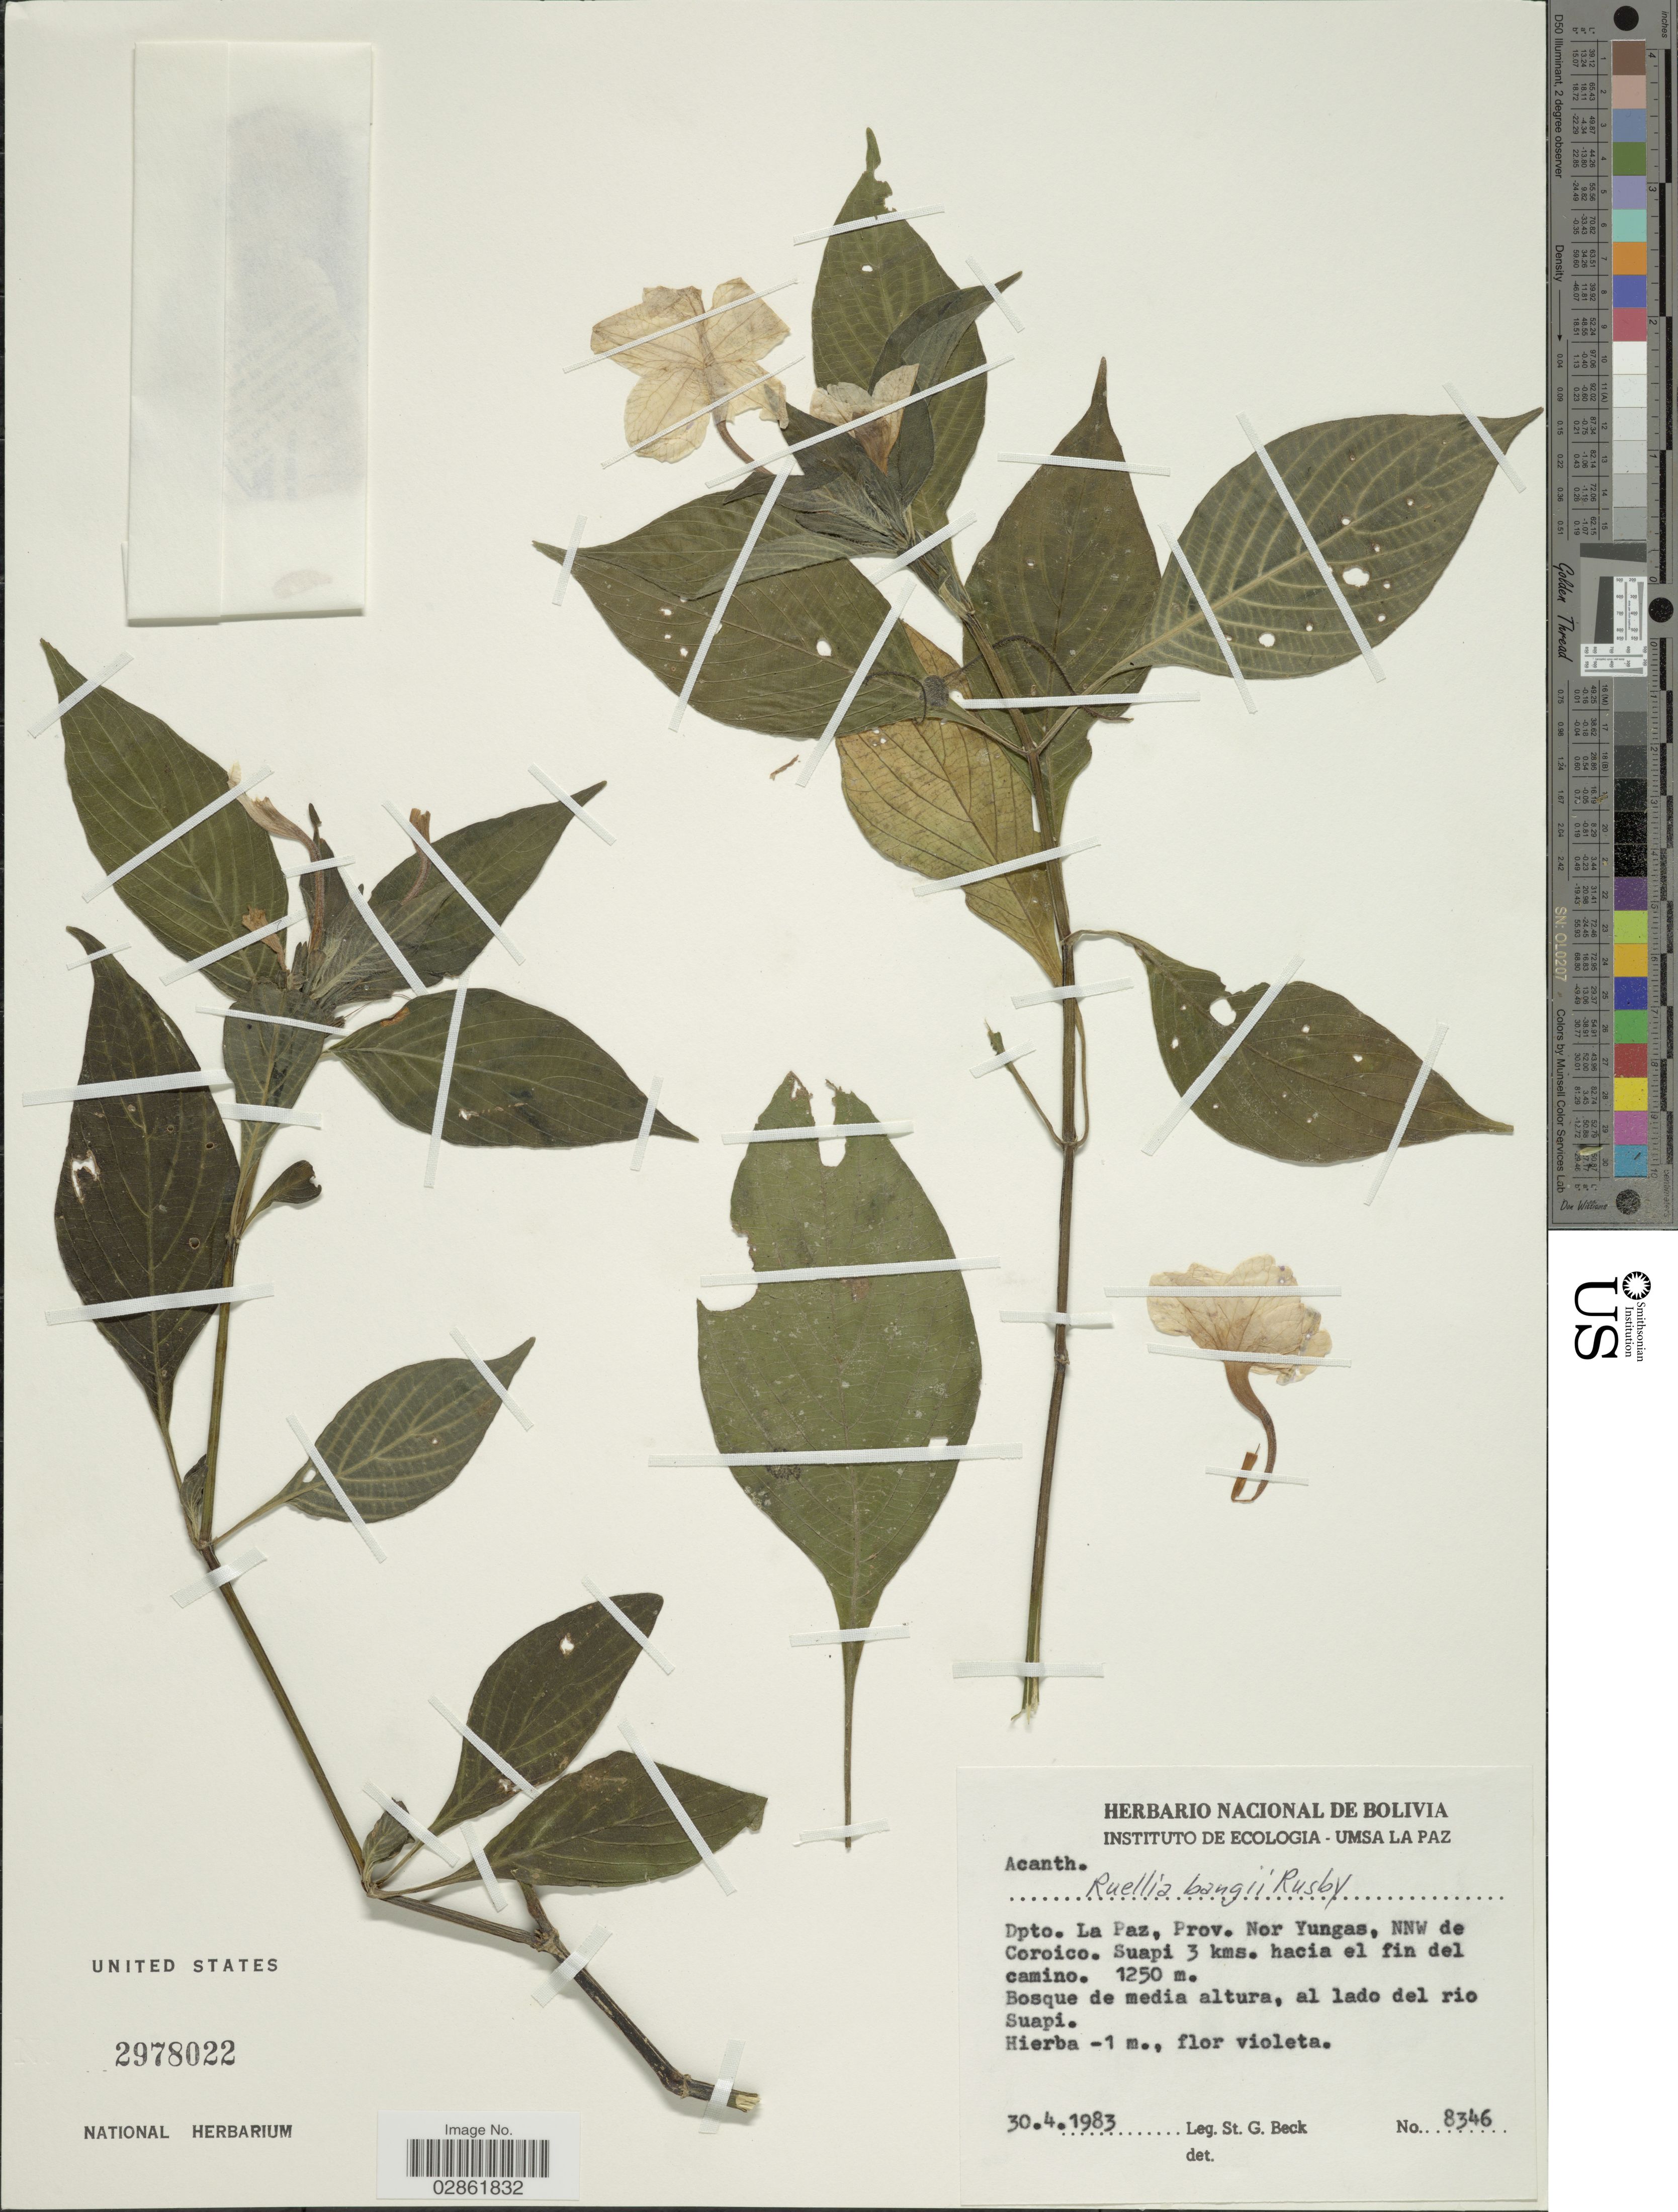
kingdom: Plantae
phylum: Tracheophyta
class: Magnoliopsida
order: Lamiales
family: Acanthaceae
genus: Ruellia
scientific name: Ruellia puri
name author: Mart. ex Nees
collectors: S. G. Beck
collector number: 8346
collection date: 1983-04-30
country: Bolivia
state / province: La Paz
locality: Dpto. La Paz, Prov. Nor Yungas, NNW de Coroico. Suapi 3 kms. hacia el fin del camino.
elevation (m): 1250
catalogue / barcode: US 2978022